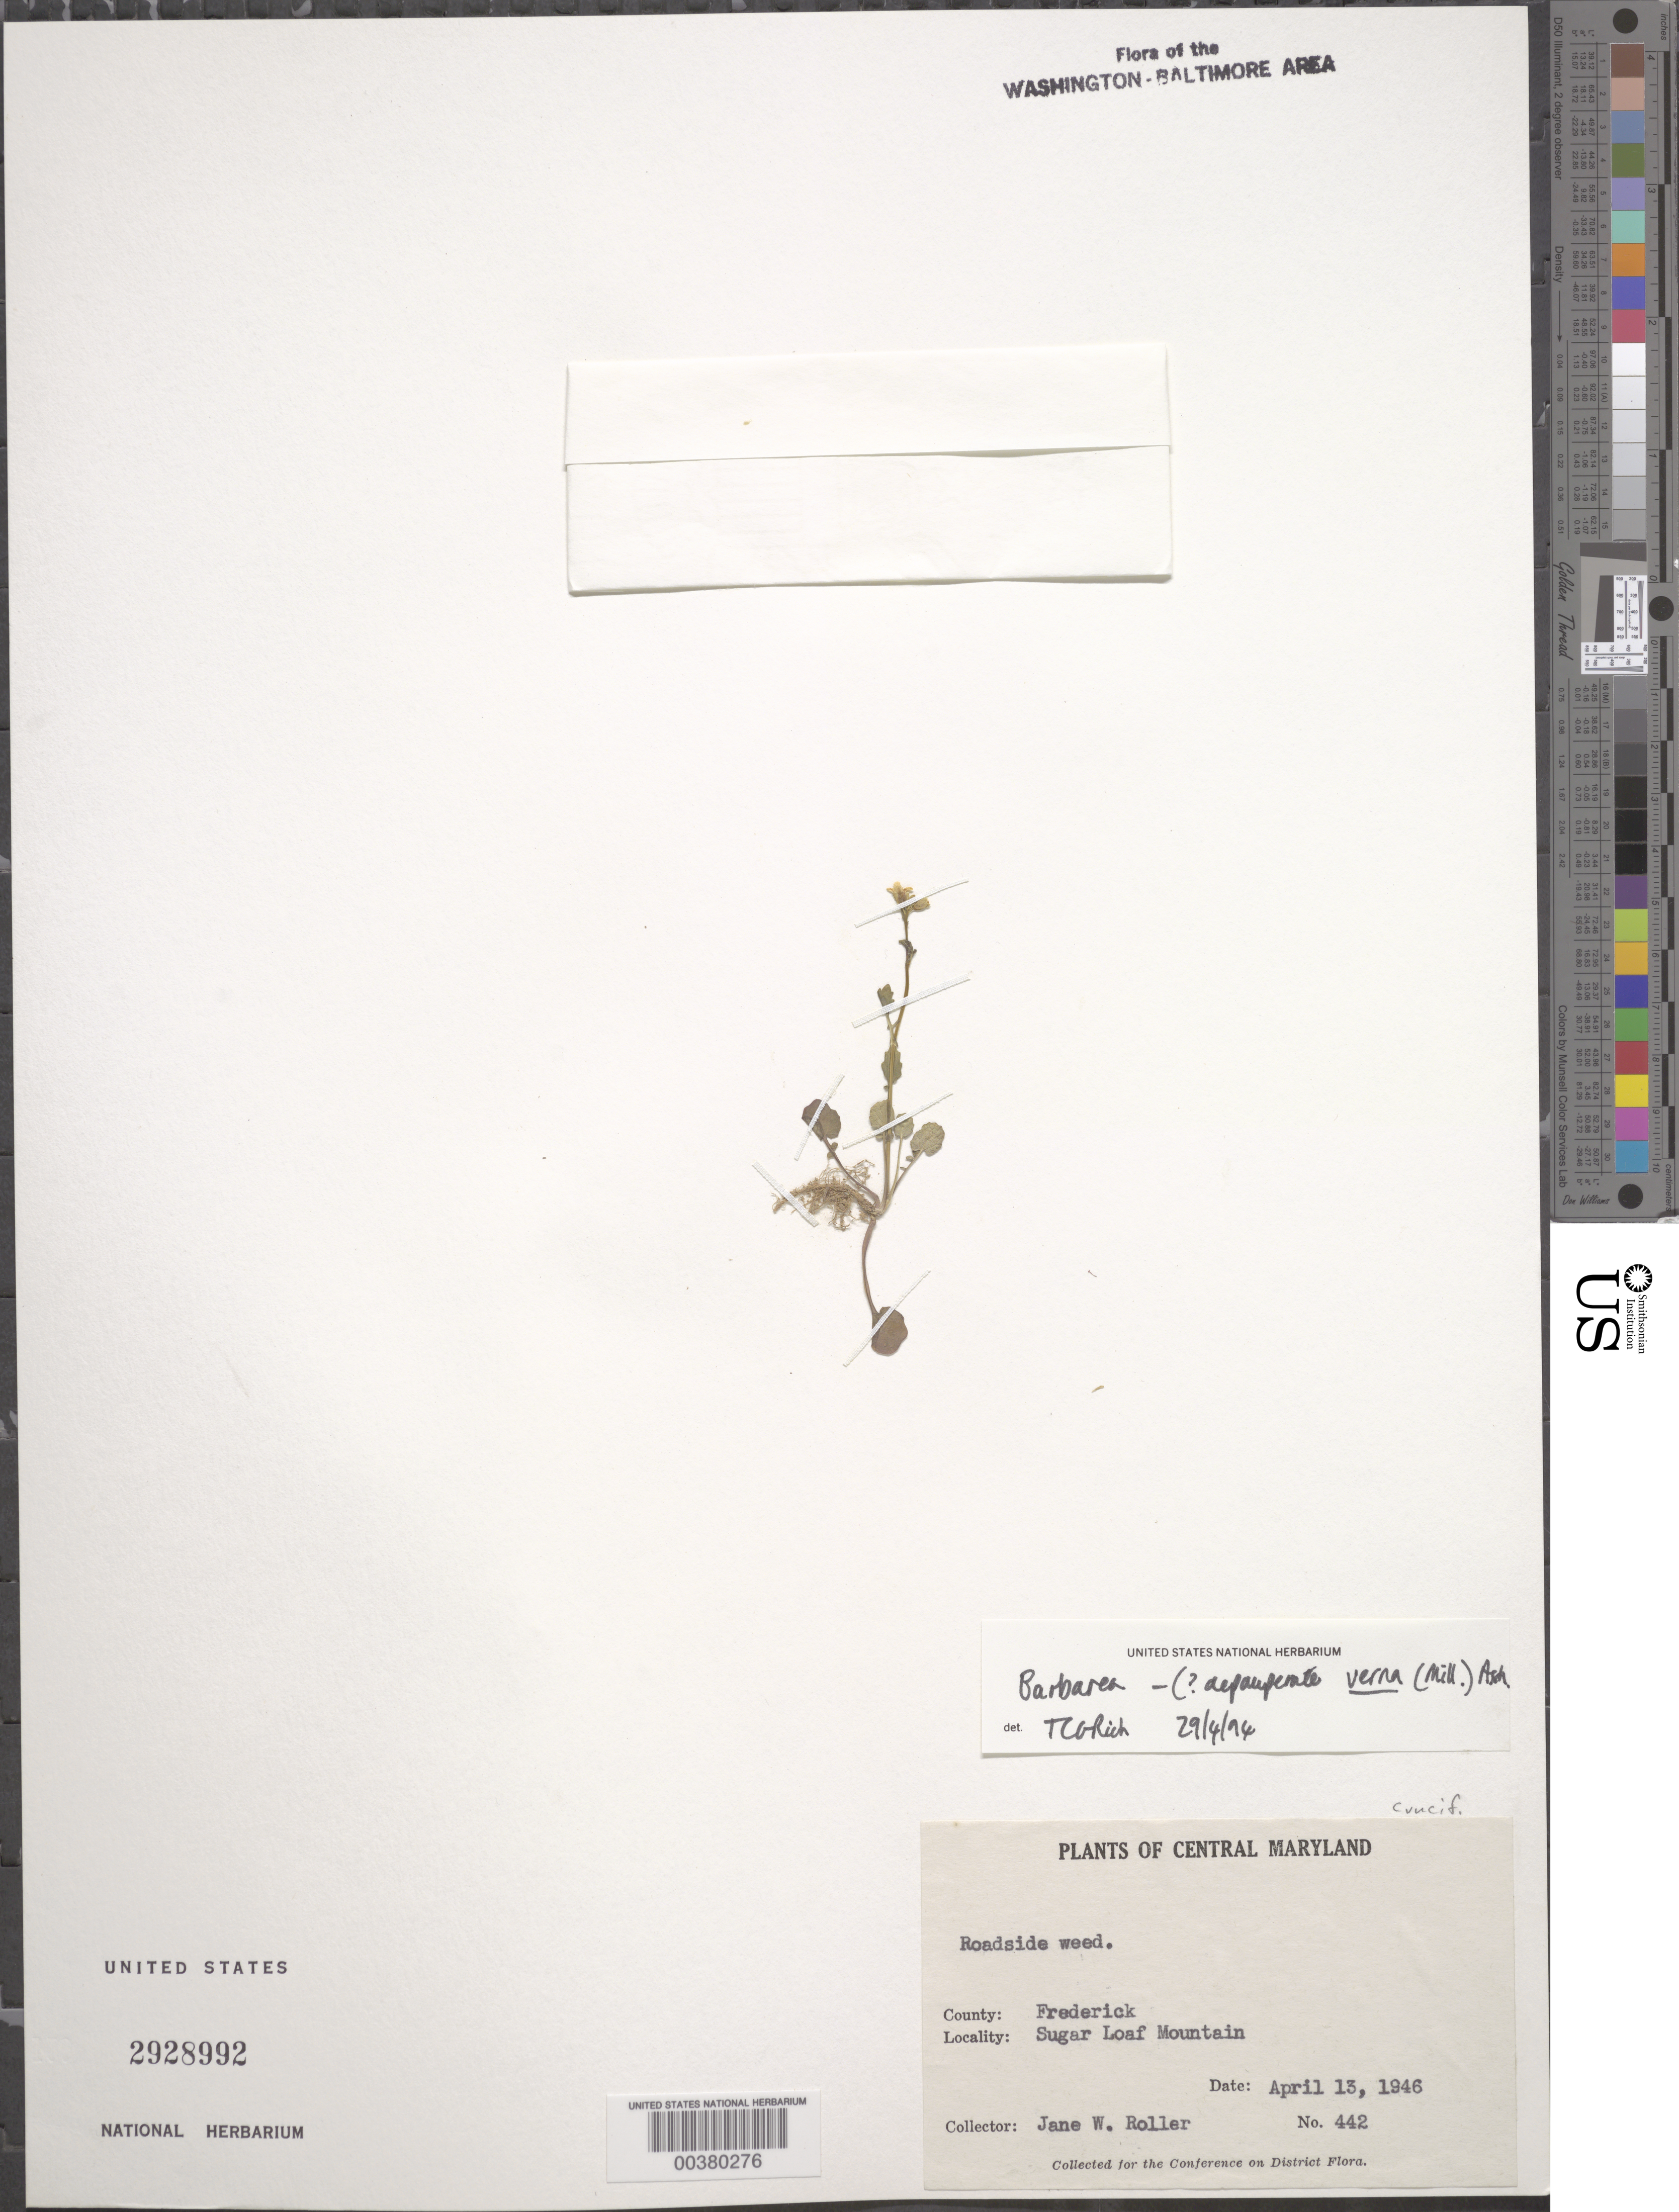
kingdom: Plantae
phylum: Tracheophyta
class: Magnoliopsida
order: Brassicales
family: Brassicaceae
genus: Barbarea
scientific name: Barbarea verna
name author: (Mill.) Asch.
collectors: J. W. Roller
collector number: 442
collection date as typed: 13 Apr 1946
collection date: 1946-04-13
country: United States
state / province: Maryland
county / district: Frederick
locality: Sugar Loaf Mountain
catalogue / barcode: US 2928992